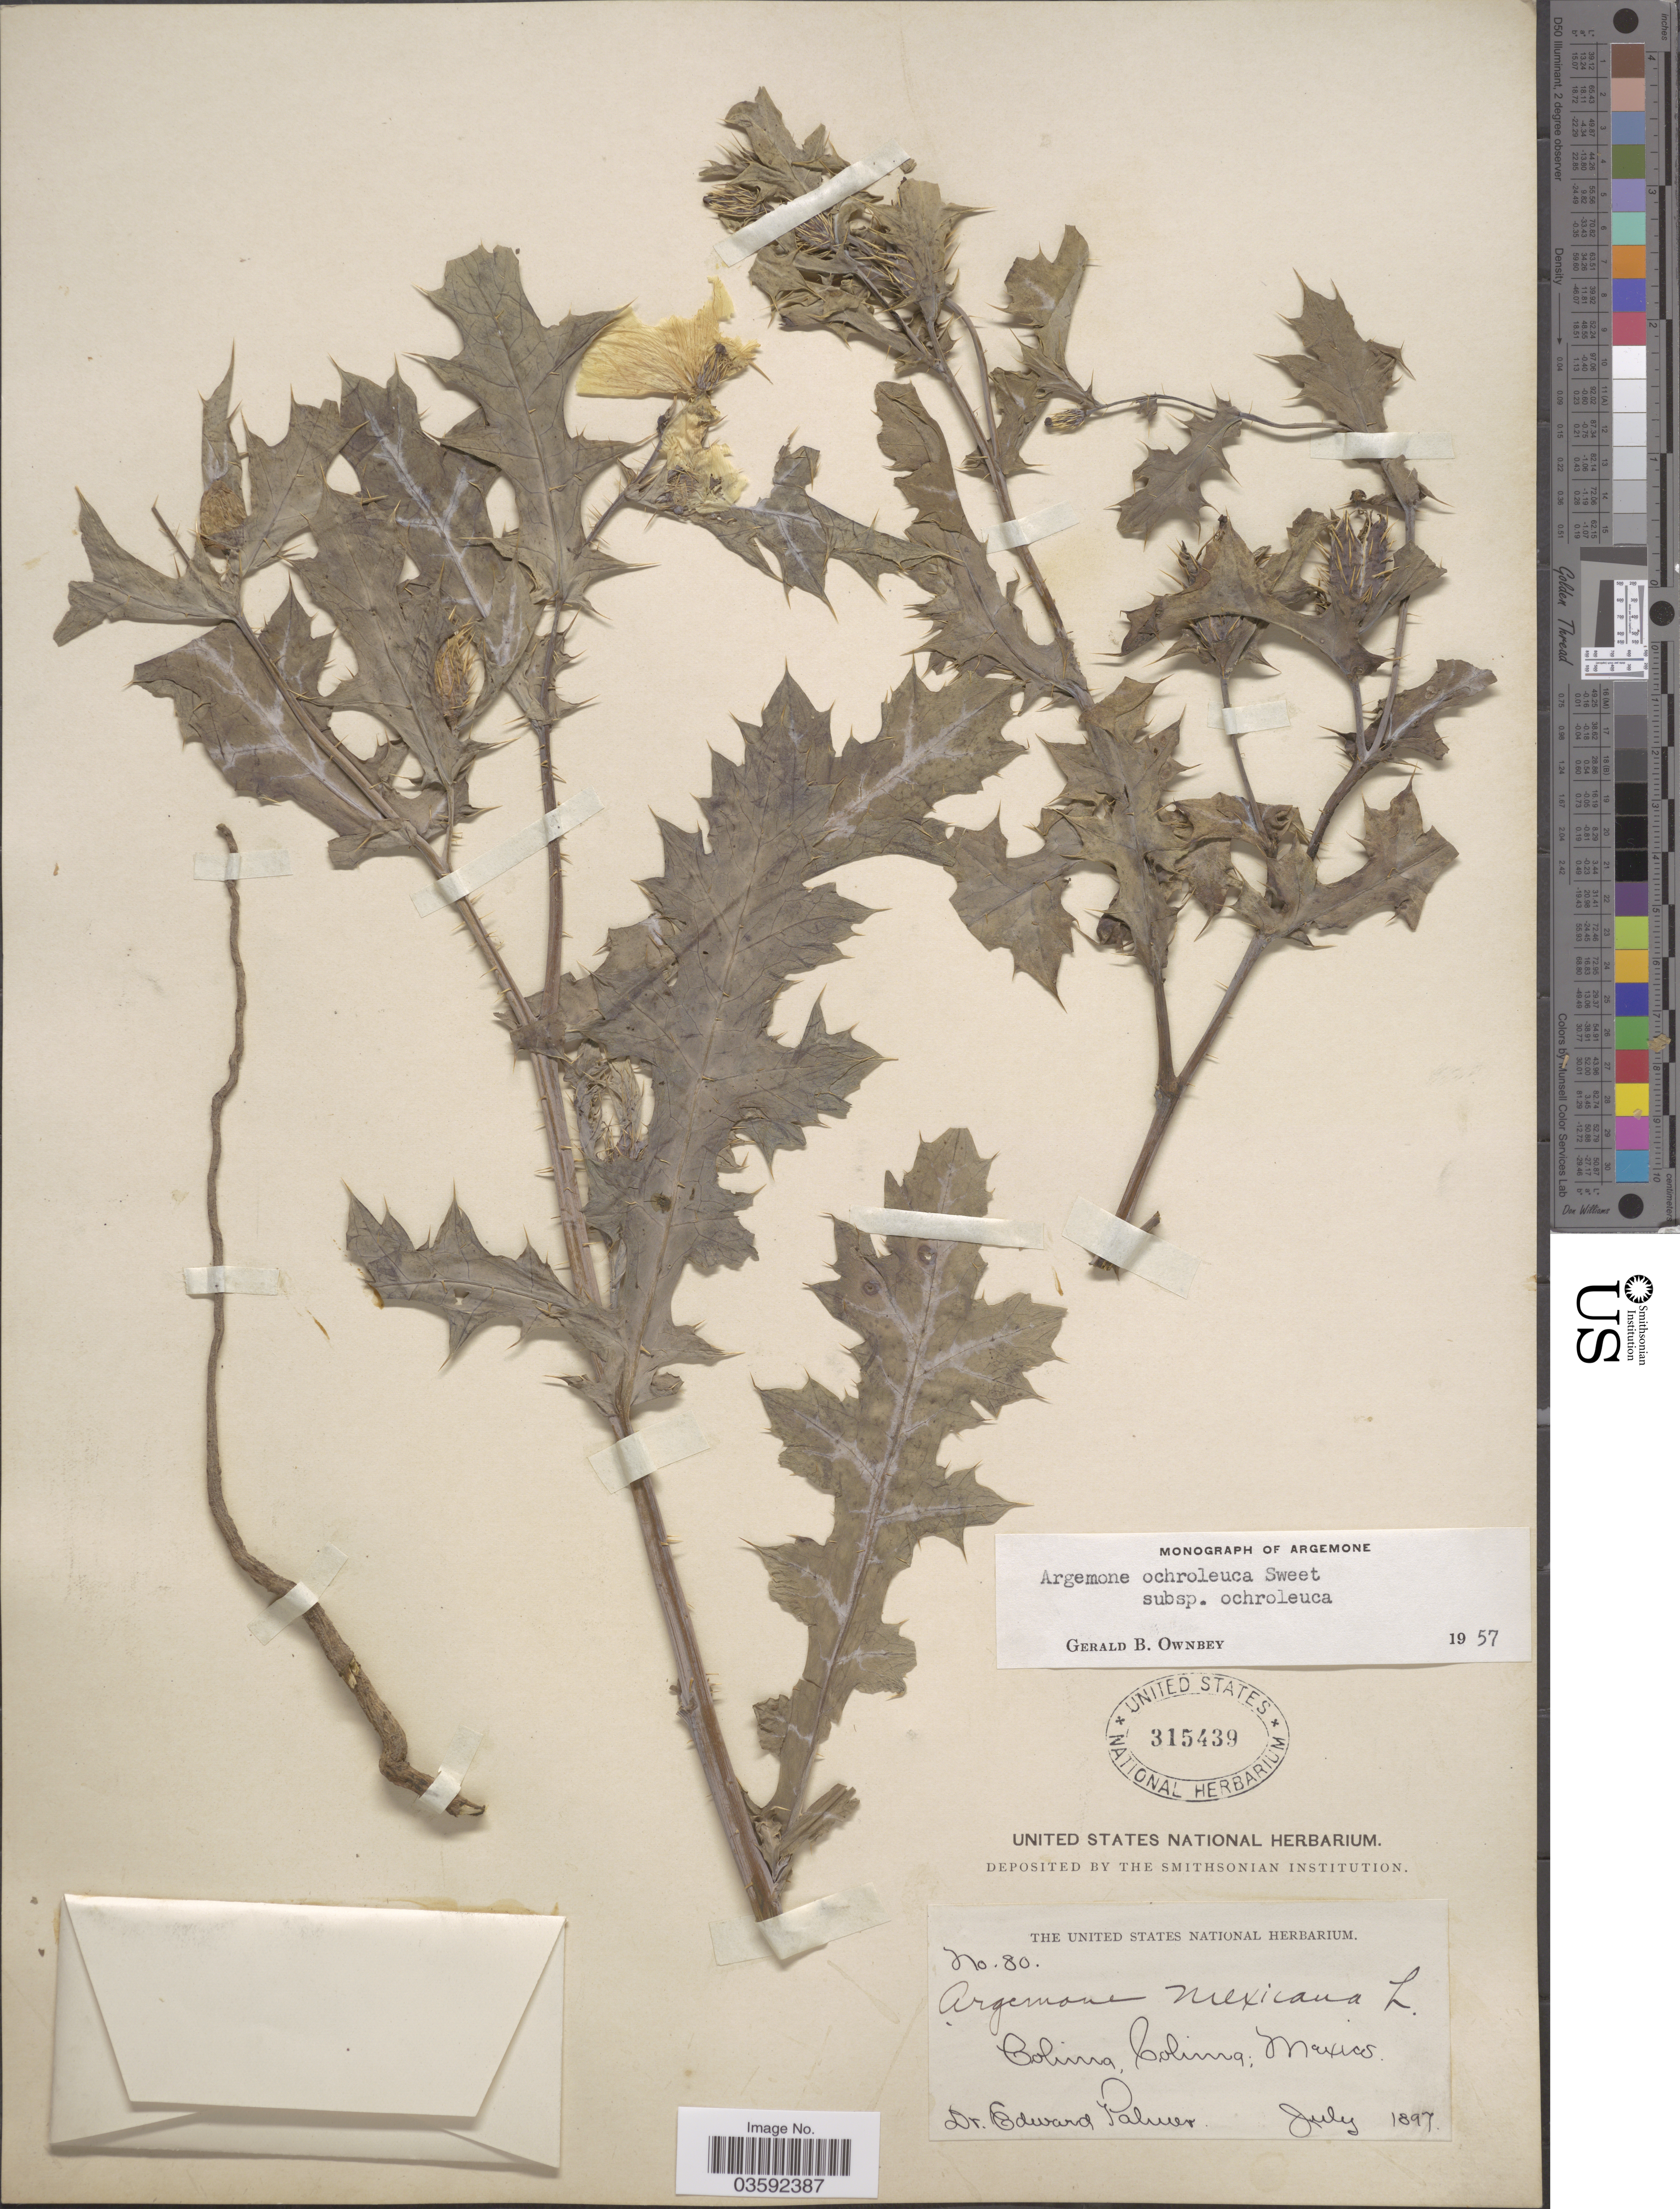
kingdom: Plantae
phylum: Tracheophyta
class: Magnoliopsida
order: Ranunculales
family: Papaveraceae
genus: Argemone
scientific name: Argemone ochroleuca subsp. ochroleuca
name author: Sweet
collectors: E. Palmer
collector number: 80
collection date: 1897-07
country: Mexico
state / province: Colima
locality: Colima.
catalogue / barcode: US 315439